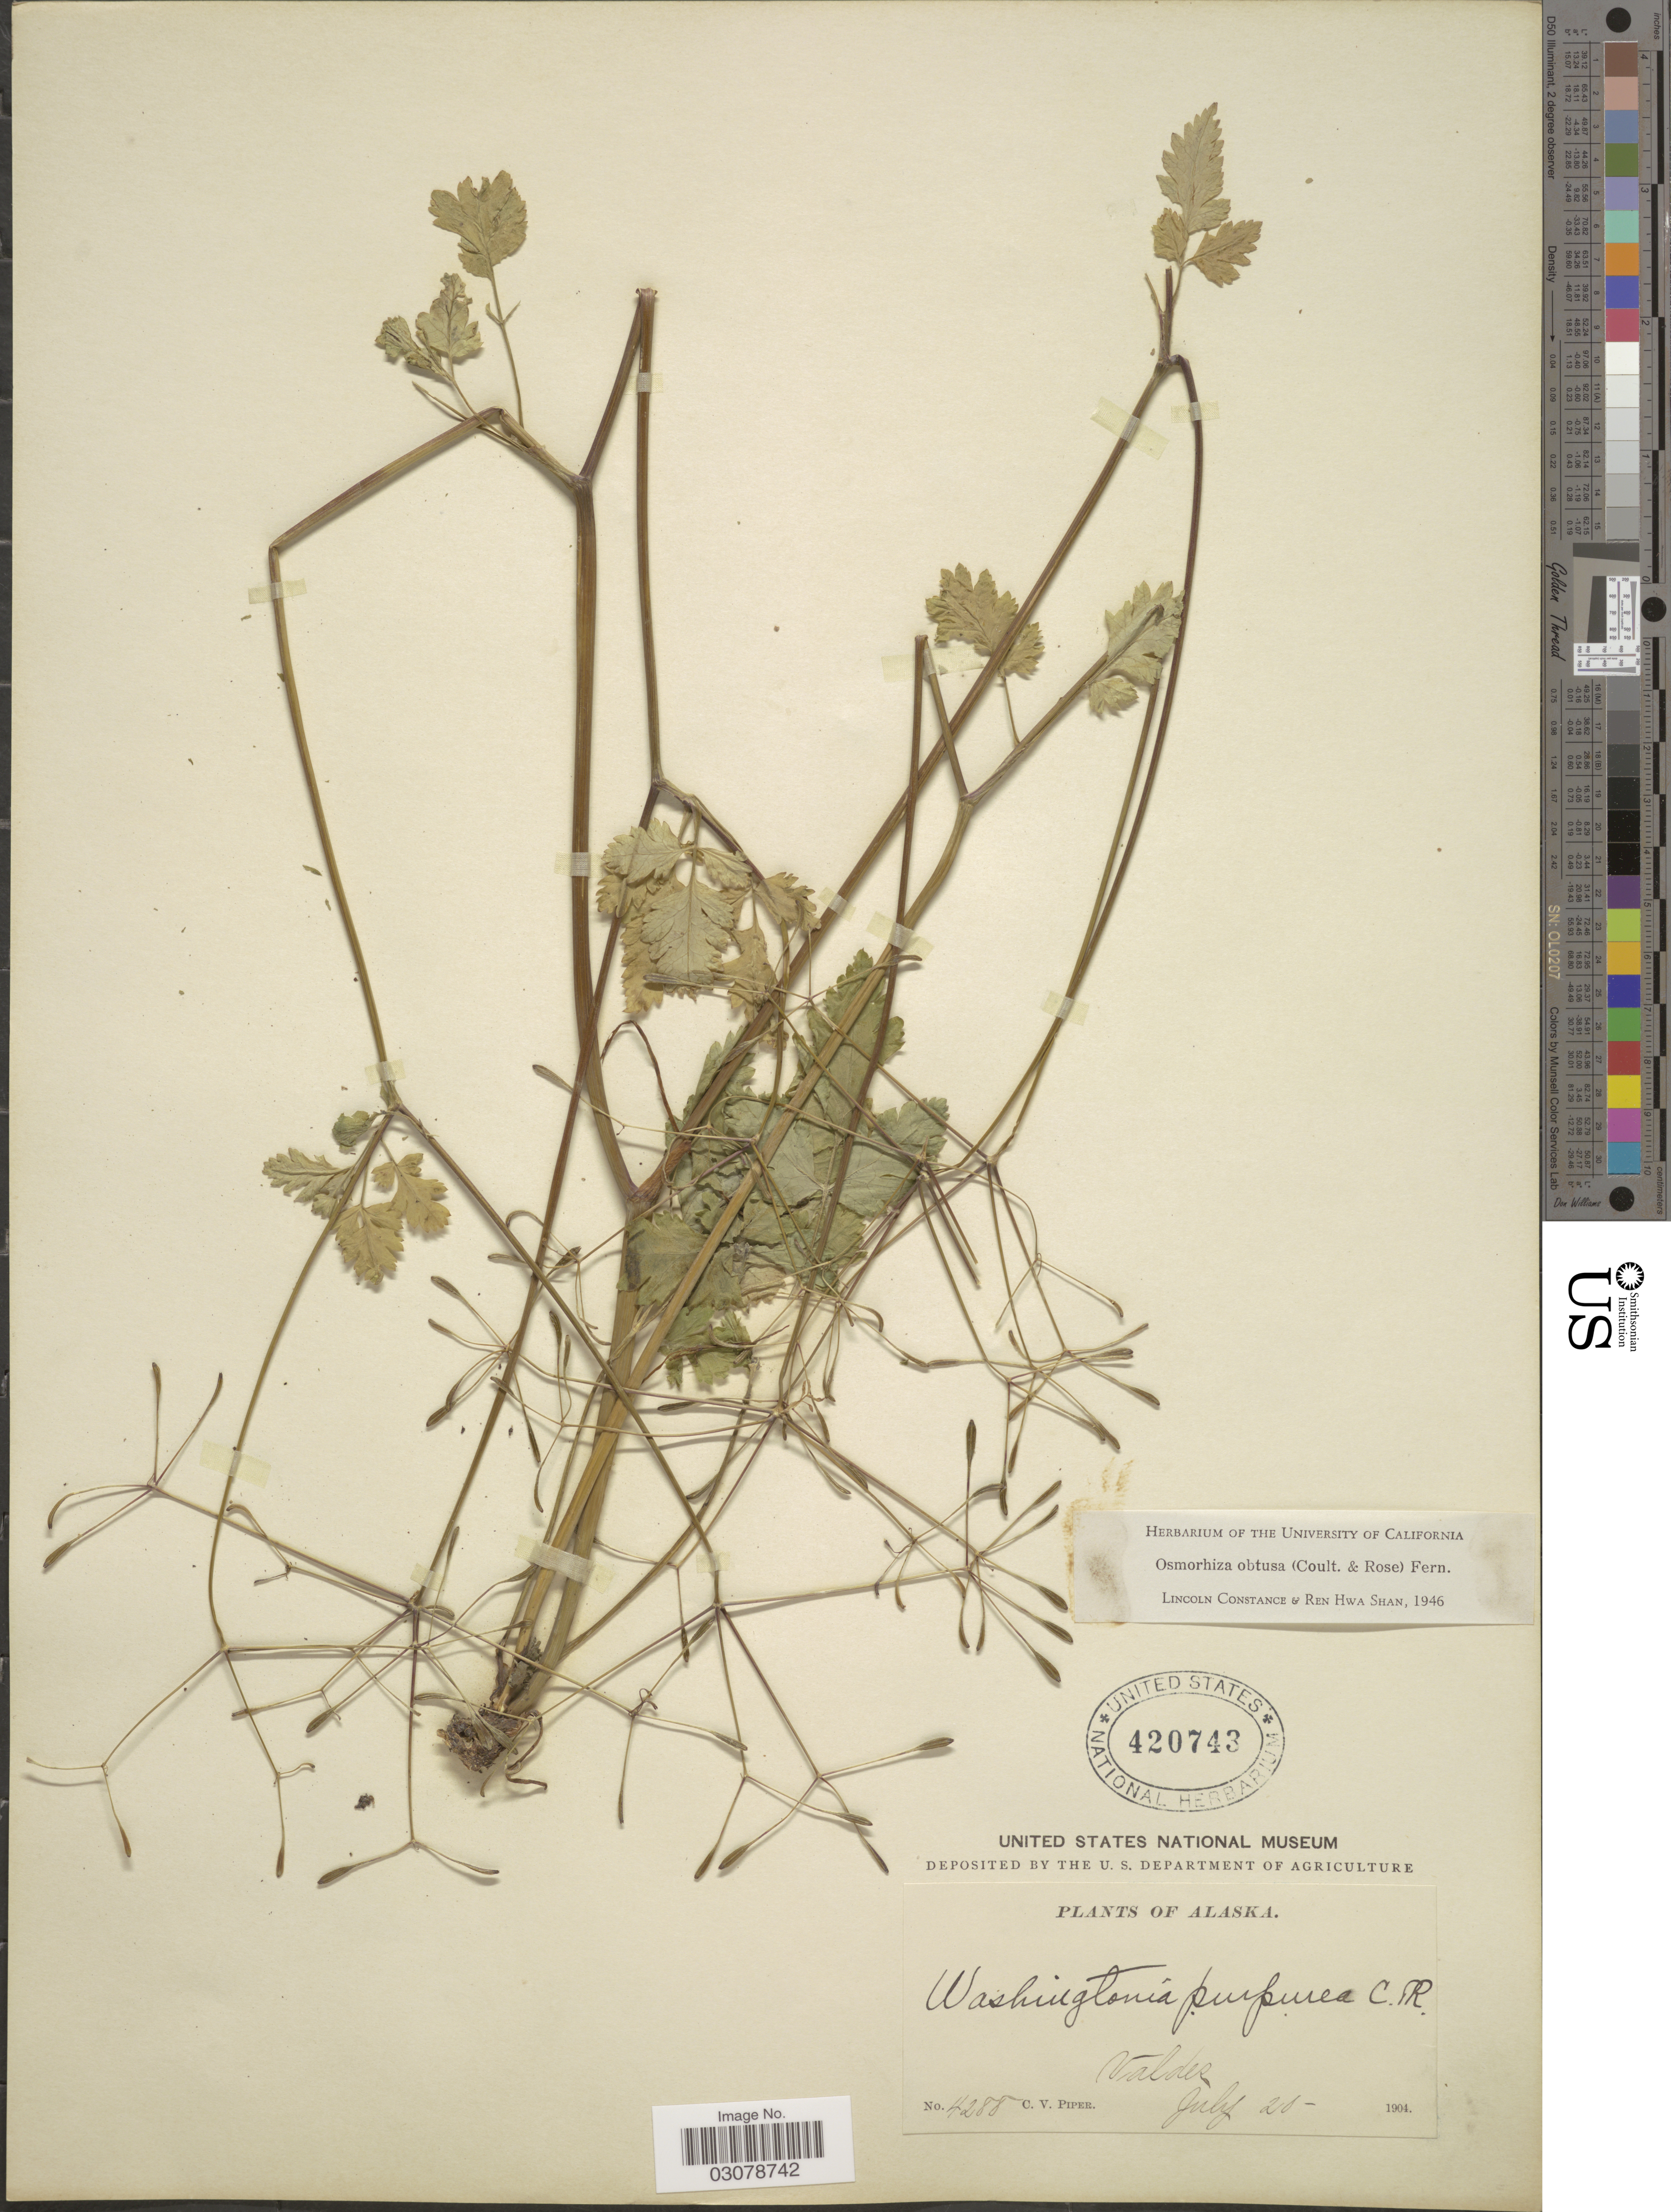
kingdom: Plantae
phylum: Tracheophyta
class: Magnoliopsida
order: Apiales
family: Apiaceae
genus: Osmorhiza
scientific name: Osmorhiza obtusa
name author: (J.M. Coult. & Rose) Fernald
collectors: C. V. Piper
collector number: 4288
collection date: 1904-07-20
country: United States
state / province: Alaska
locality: Valdez.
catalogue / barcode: US 420743